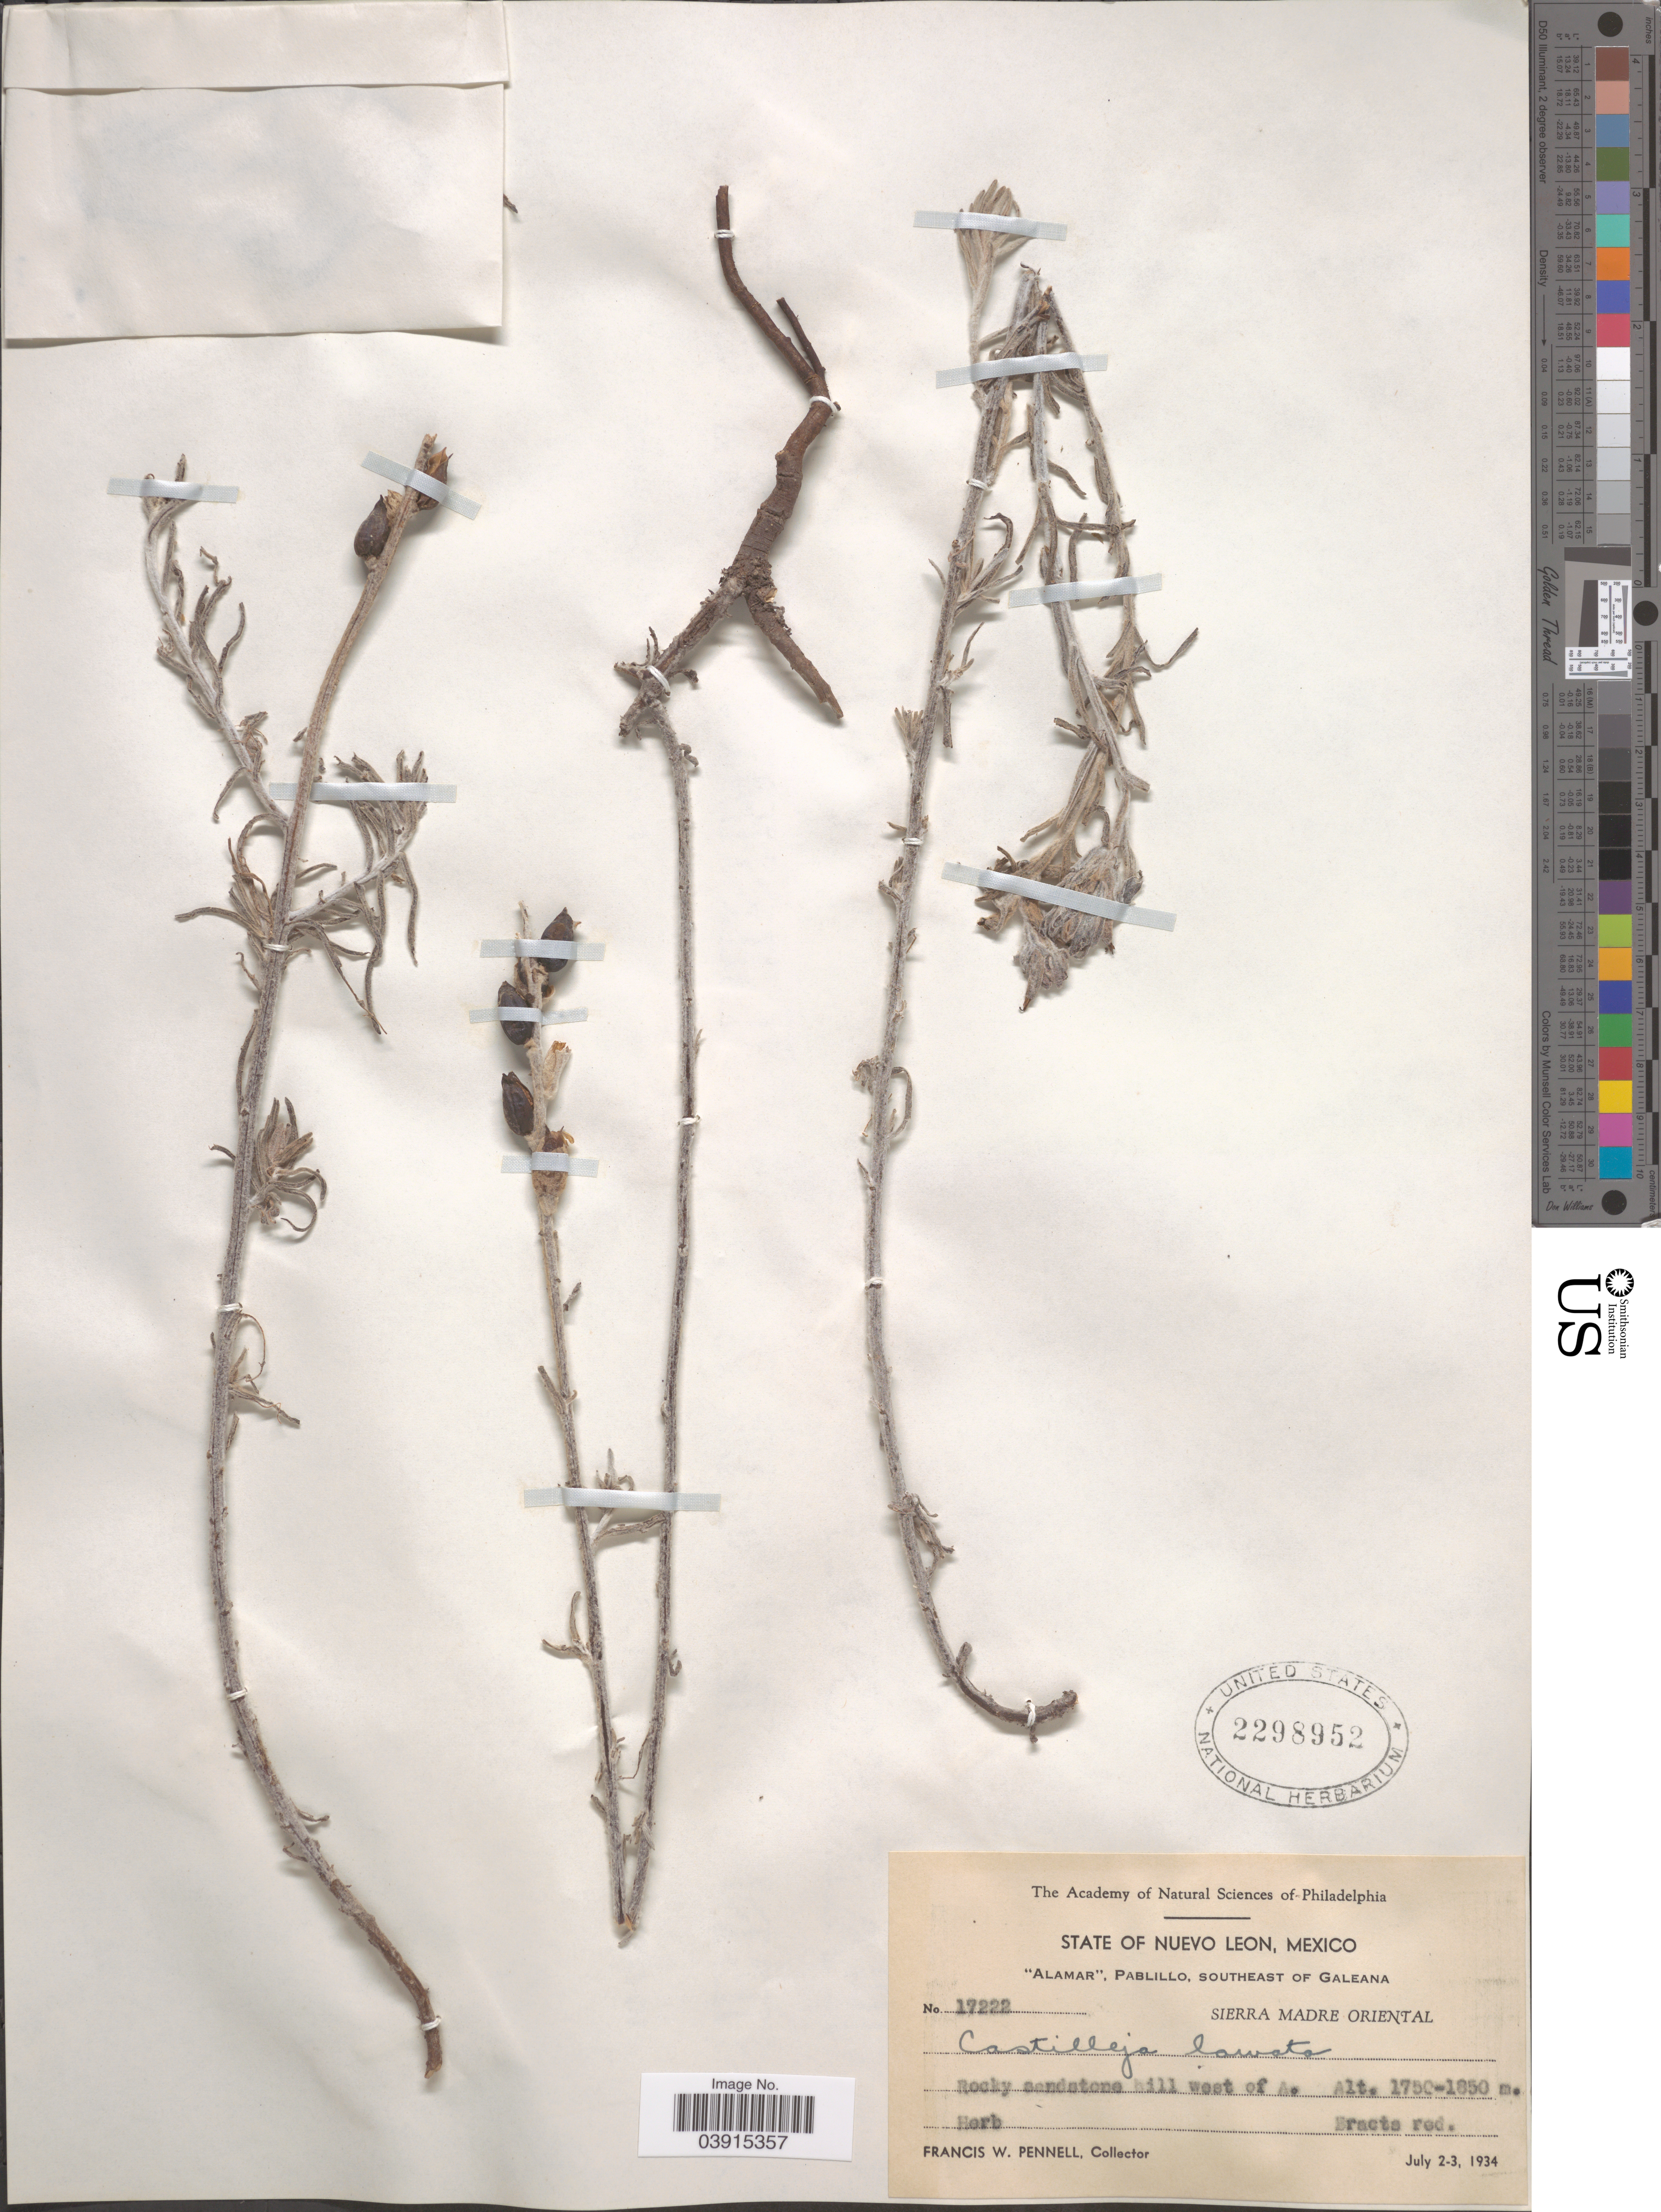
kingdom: Plantae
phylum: Tracheophyta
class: Magnoliopsida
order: Lamiales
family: Orobanchaceae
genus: Castilleja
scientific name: Castilleja lanata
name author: A. Gray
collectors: F. W. Pennell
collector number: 17222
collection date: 1934-07-02/1934-07-03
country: Mexico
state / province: Nuevo León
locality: Alamar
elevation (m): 1750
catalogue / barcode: US 2298952